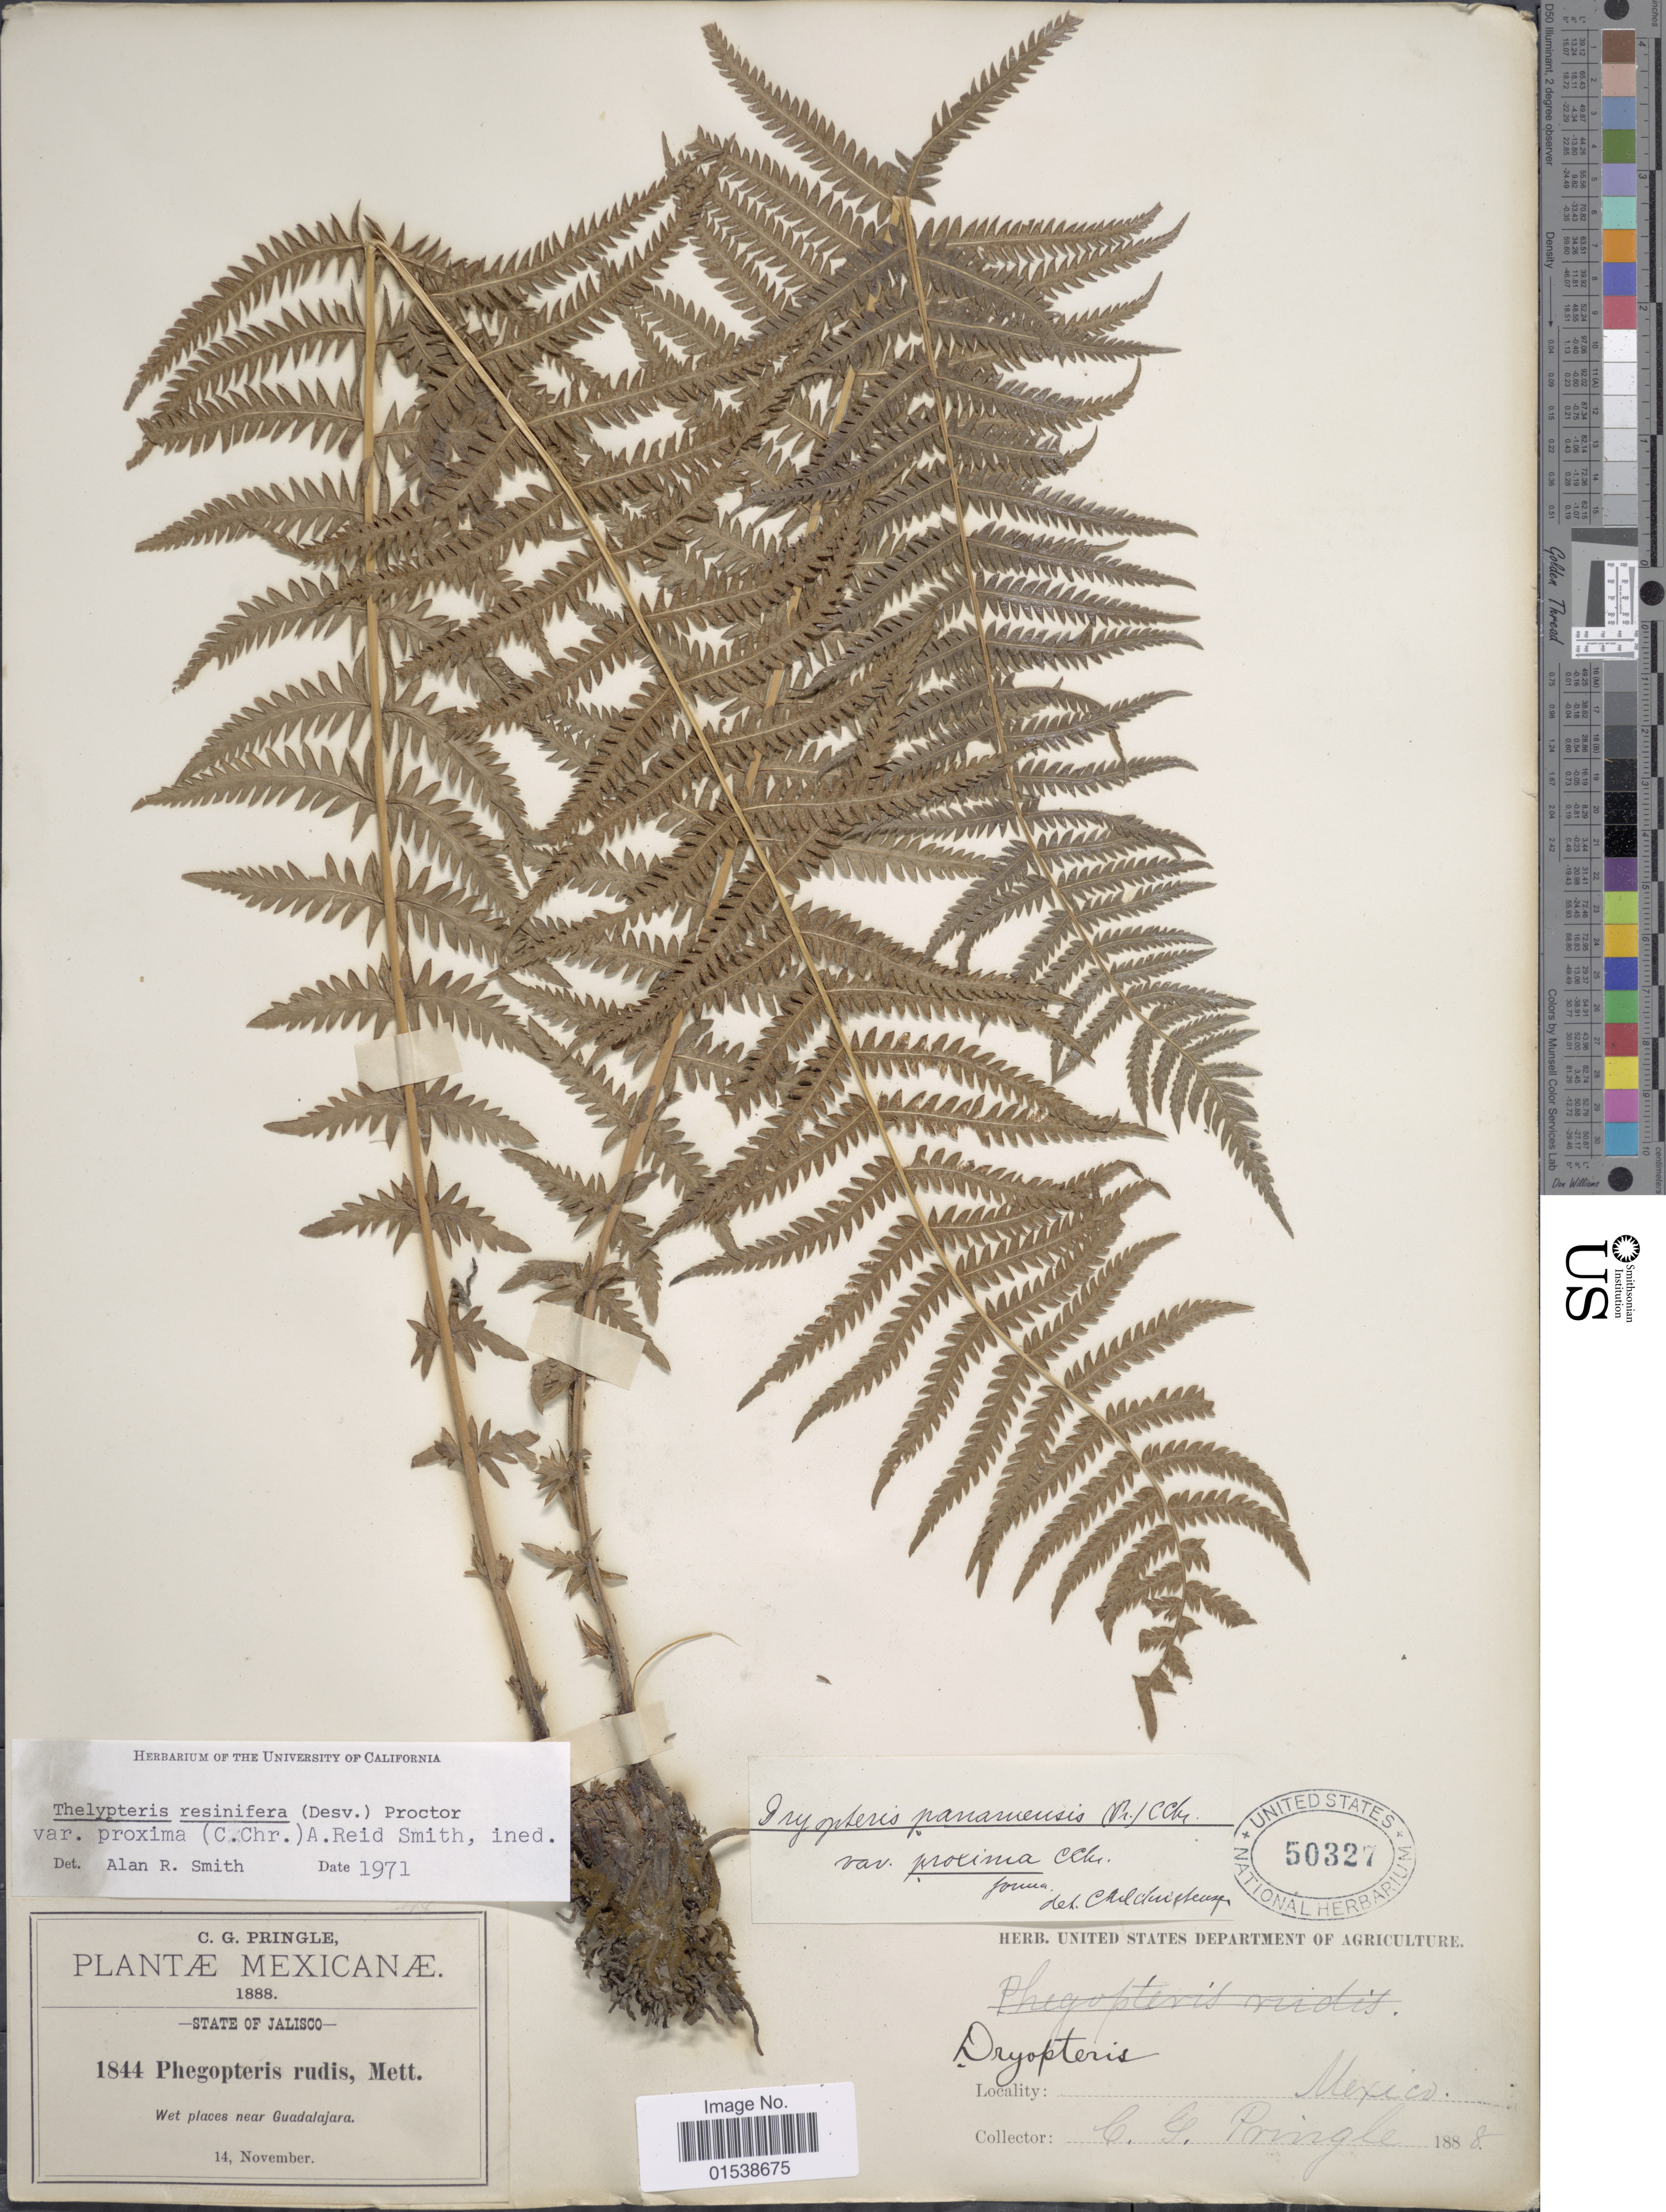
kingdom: Plantae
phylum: Tracheophyta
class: Polypodiopsida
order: Polypodiales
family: Thelypteridaceae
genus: Amauropelta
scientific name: Amauropelta resinifera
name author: (Desv.) Pic. Serm.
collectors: C. G. Pringle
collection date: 1888-11-14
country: Mexico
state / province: Jalisco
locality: Mexicanae, State of Jalisco, wet places near Guadalajara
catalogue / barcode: US 50327